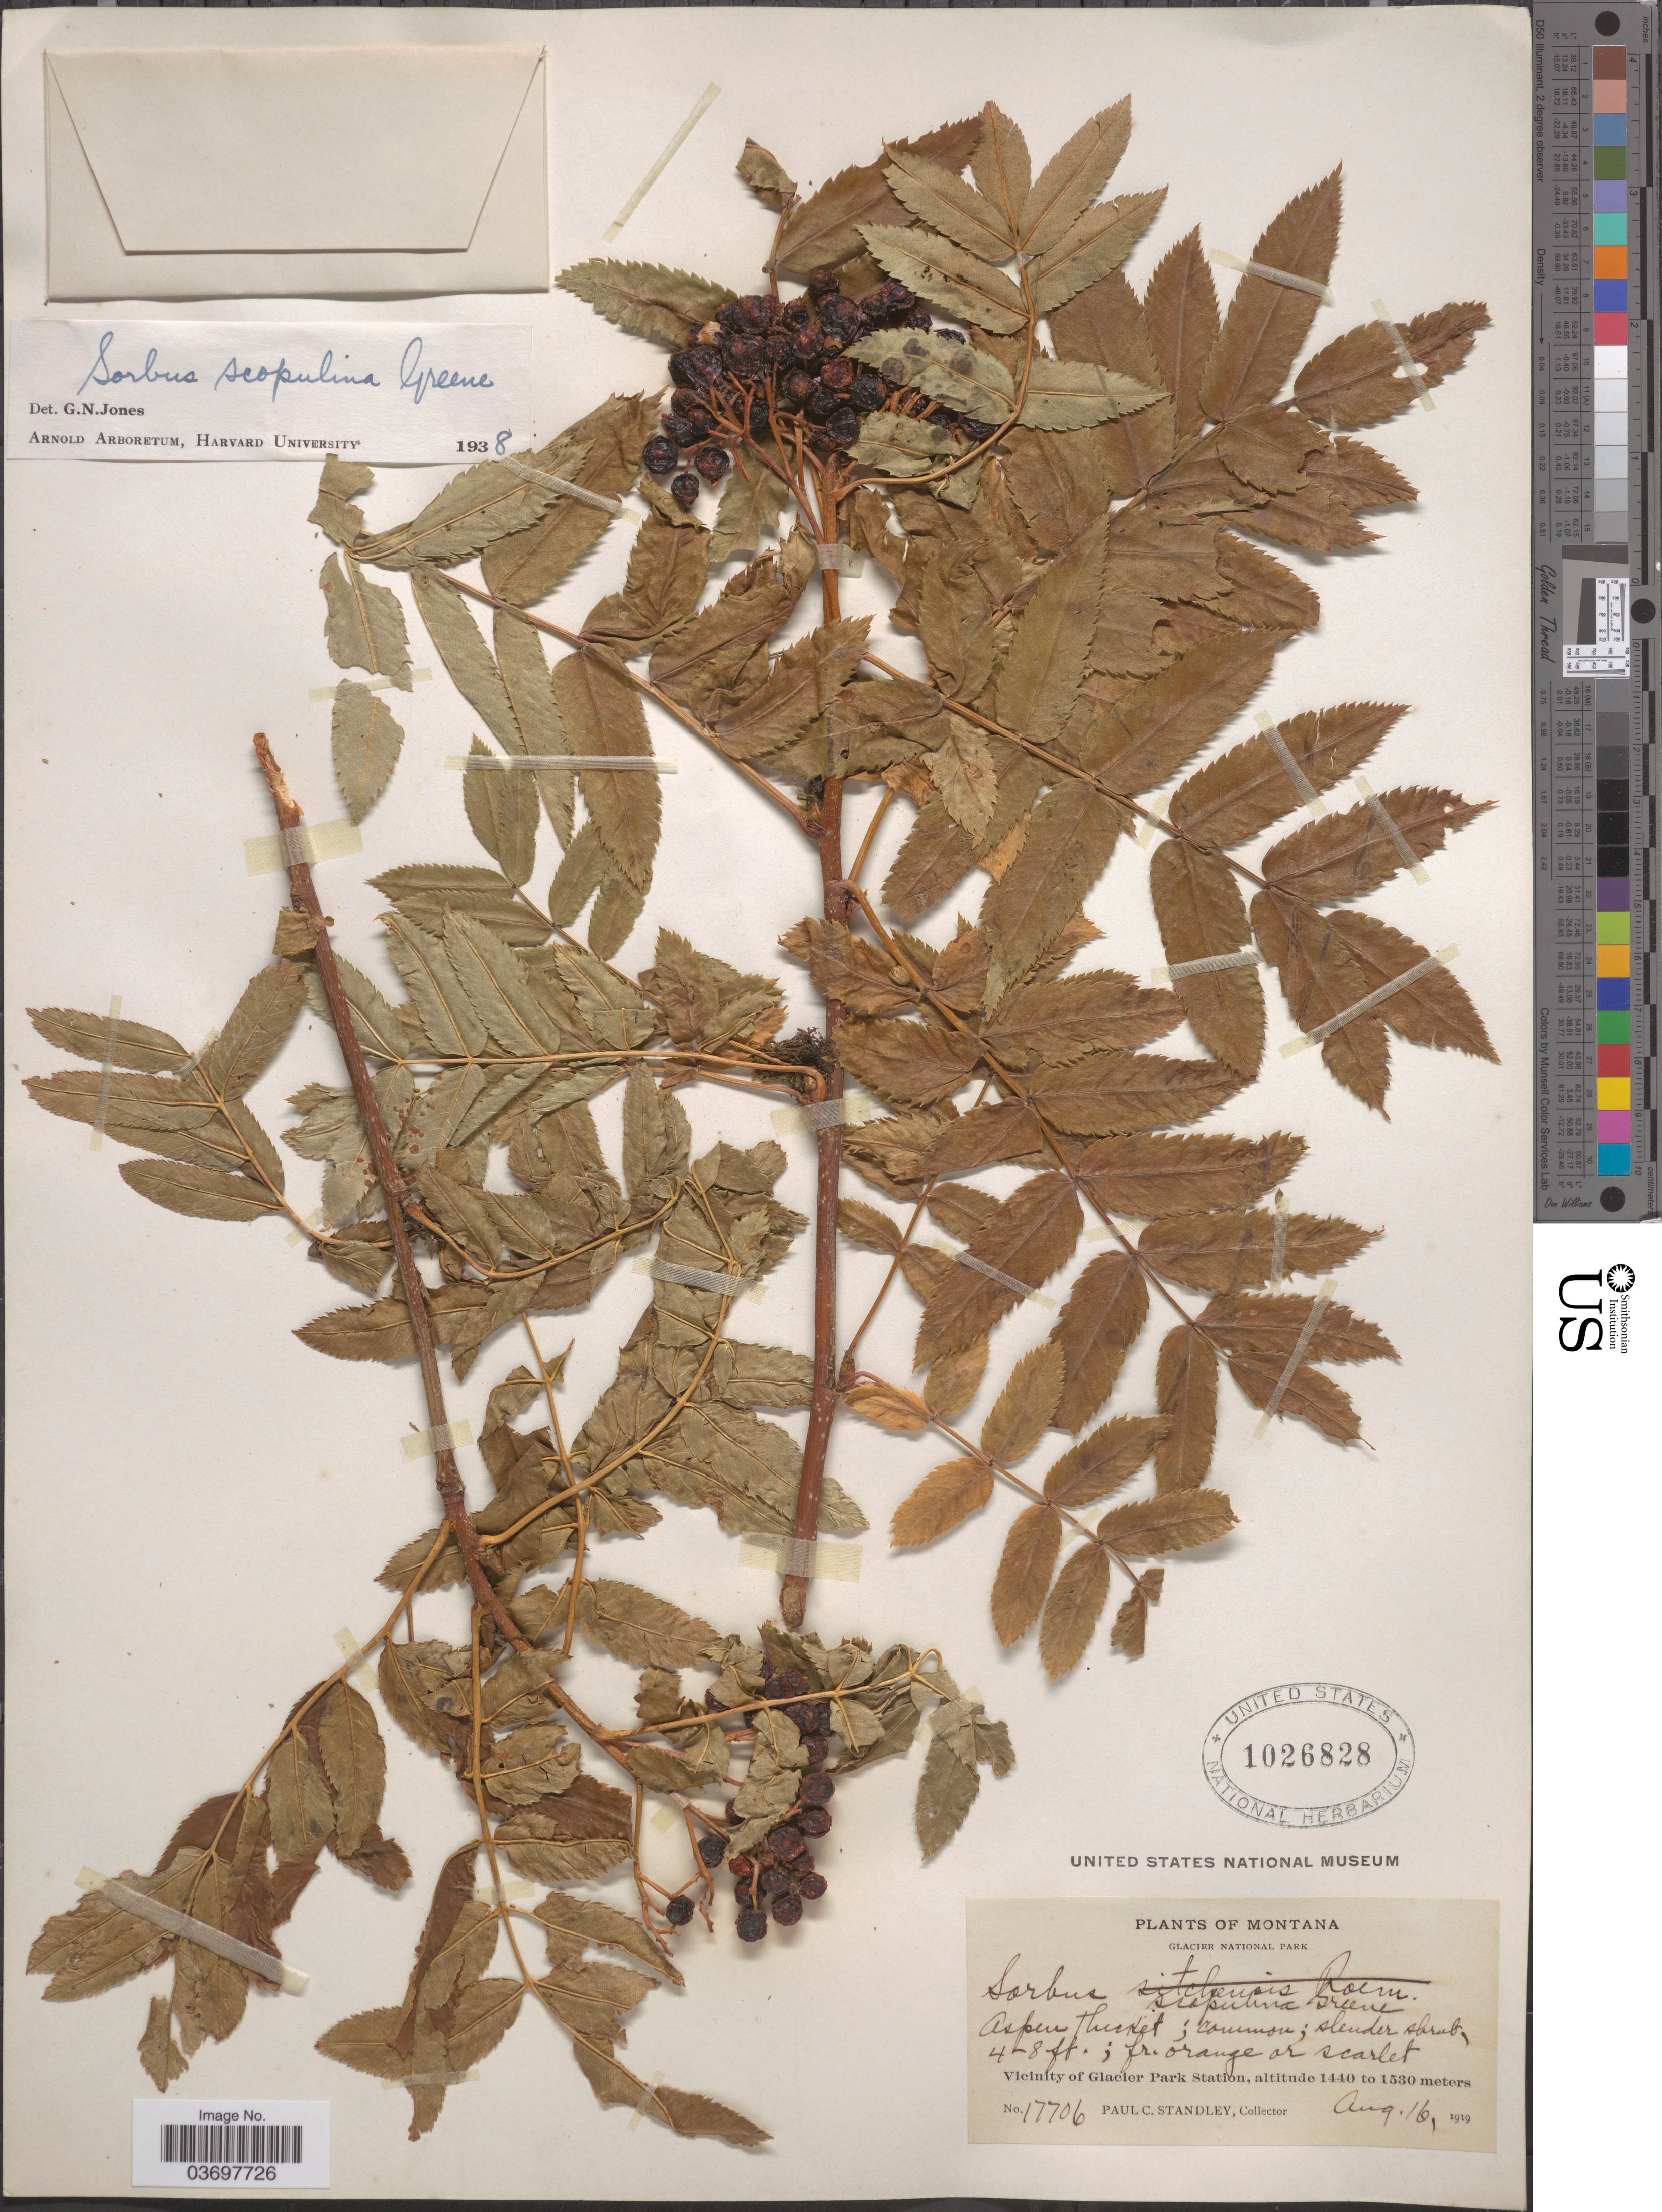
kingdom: Plantae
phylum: Tracheophyta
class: Magnoliopsida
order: Rosales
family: Rosaceae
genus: Sorbus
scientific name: Sorbus scopulina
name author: Greene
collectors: P. C. Standley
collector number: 17706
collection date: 1919-08-16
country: United States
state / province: Montana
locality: Glacier National Park. Vicinity of Glacier Park Station.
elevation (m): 1440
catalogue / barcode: US 1026828